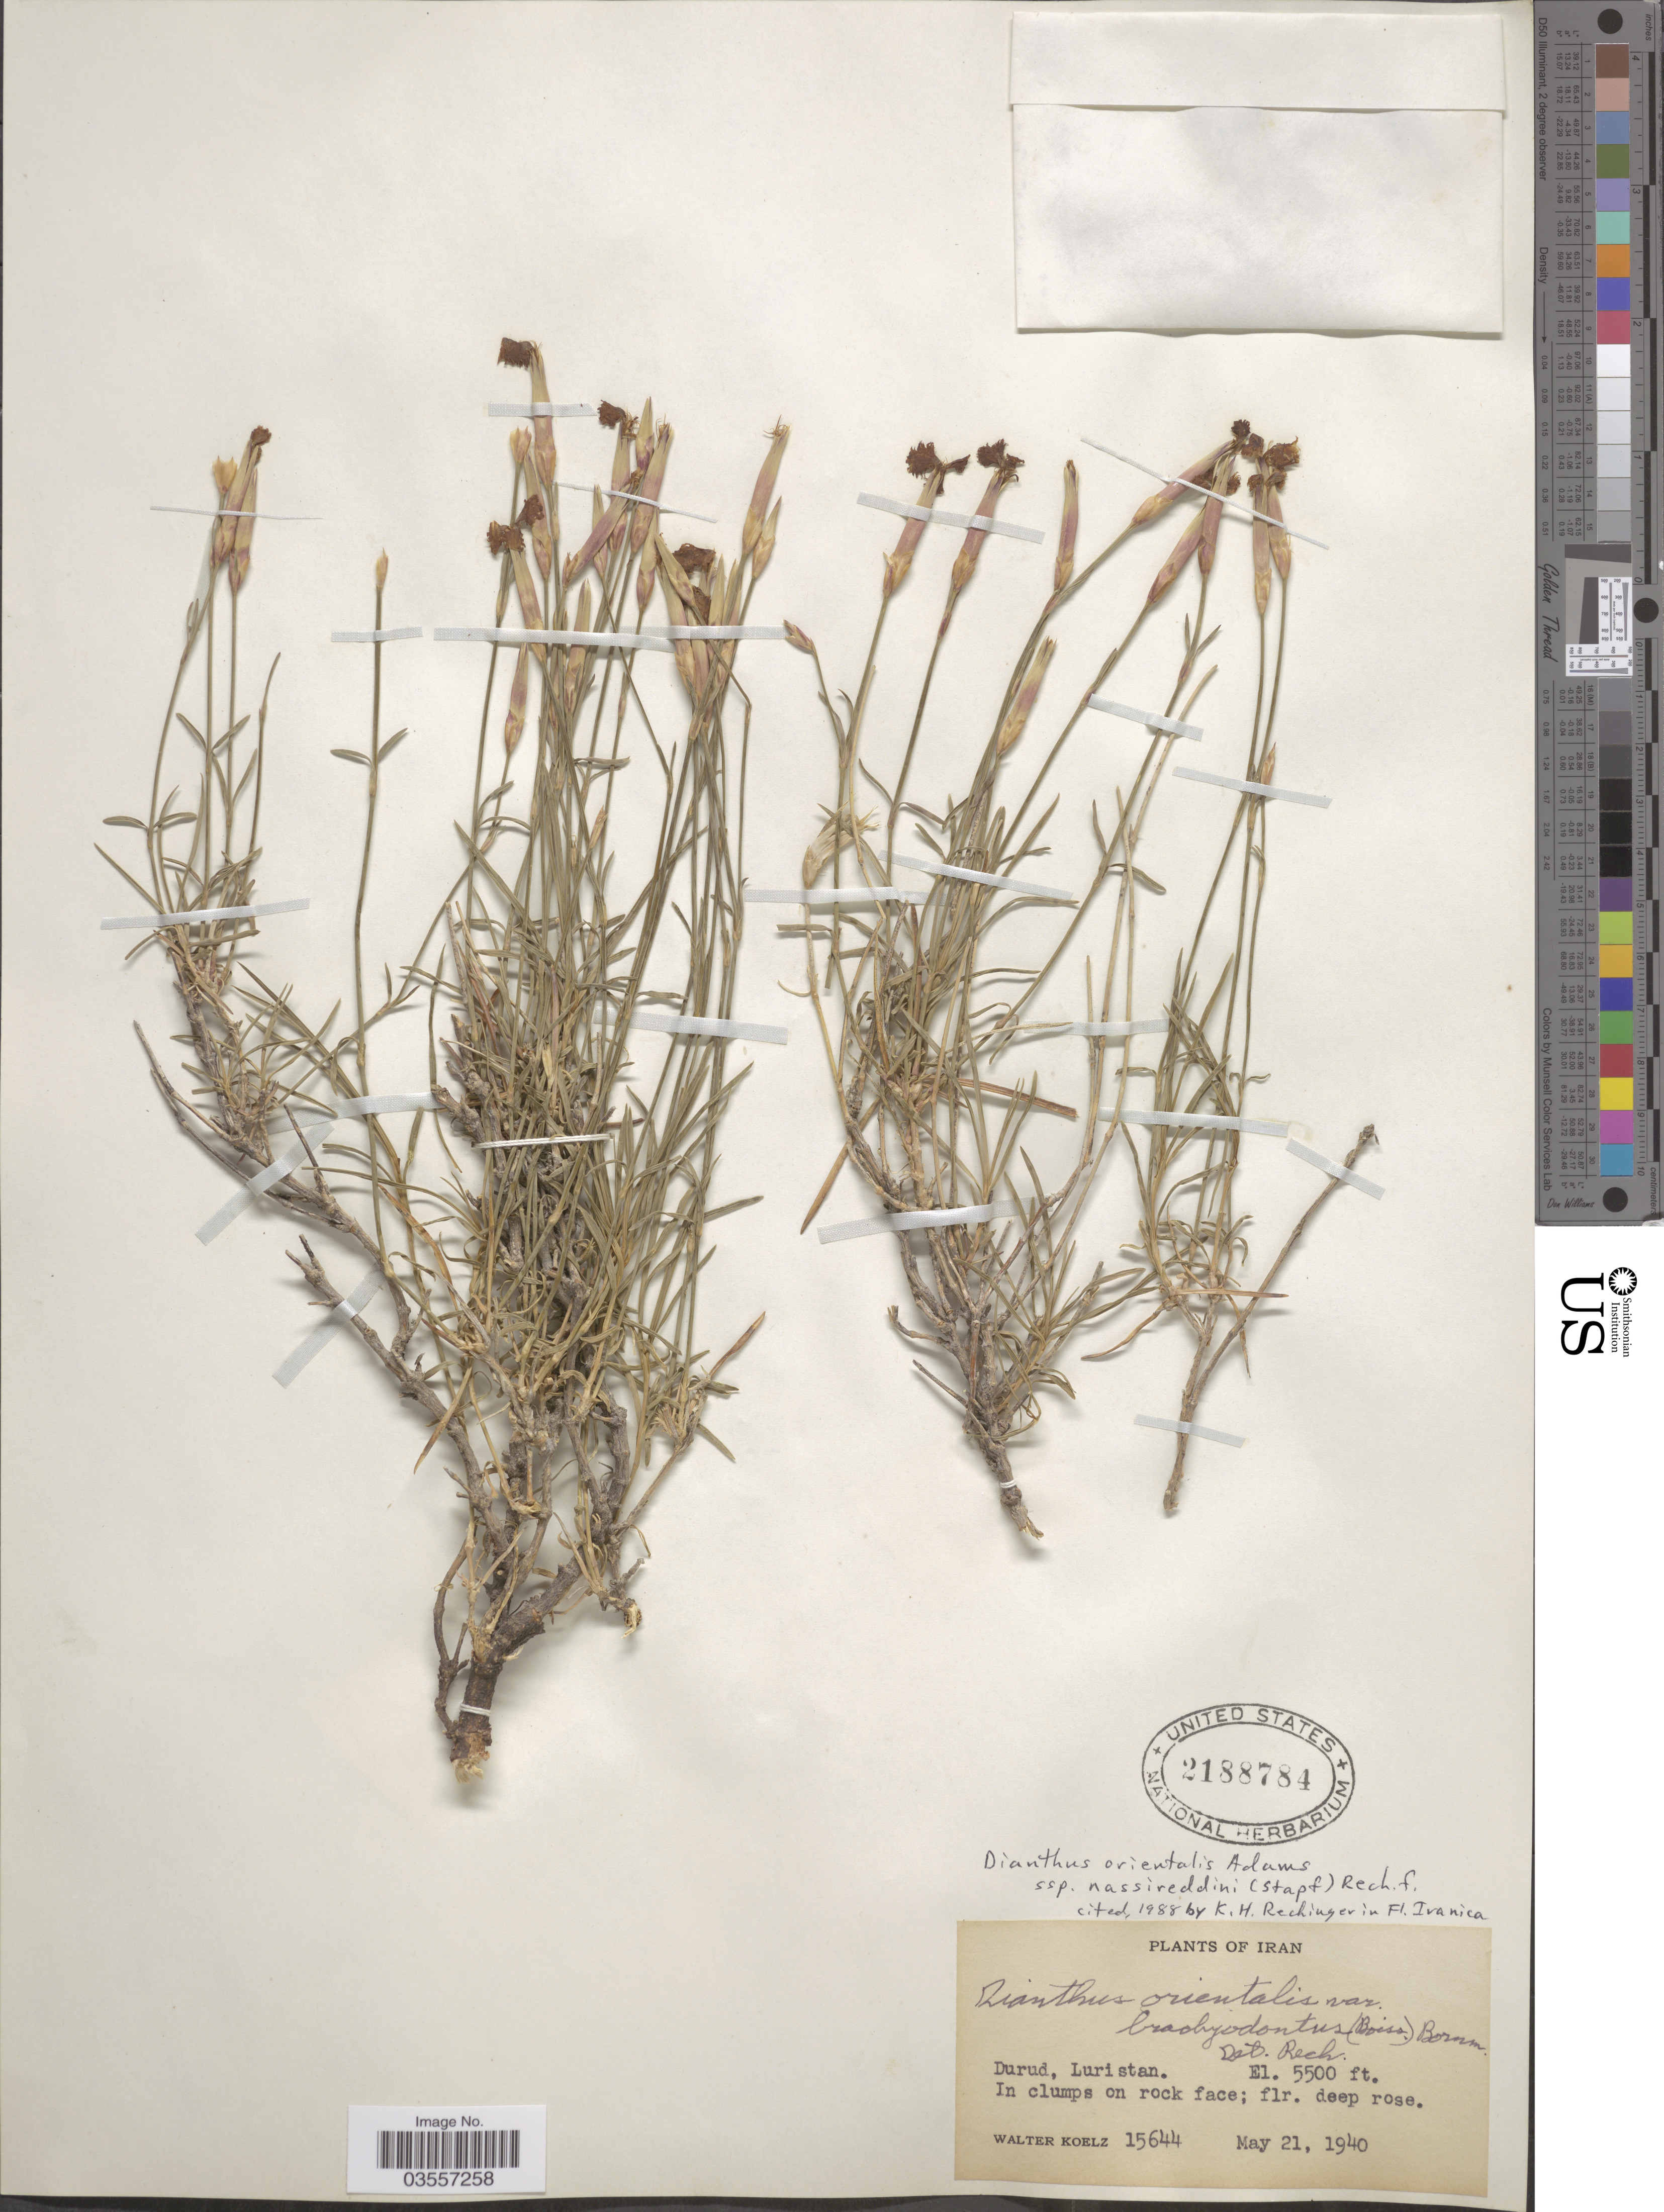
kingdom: Plantae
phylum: Tracheophyta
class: Magnoliopsida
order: Caryophyllales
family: Caryophyllaceae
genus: Dianthus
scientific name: Dianthus orientalis subsp. nassireddini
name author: Rech. f.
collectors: W. N. Koelz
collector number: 15644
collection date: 1940-05-21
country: Iran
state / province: Lorestan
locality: Durud, Luristan.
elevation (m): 1676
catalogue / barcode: US 2188784